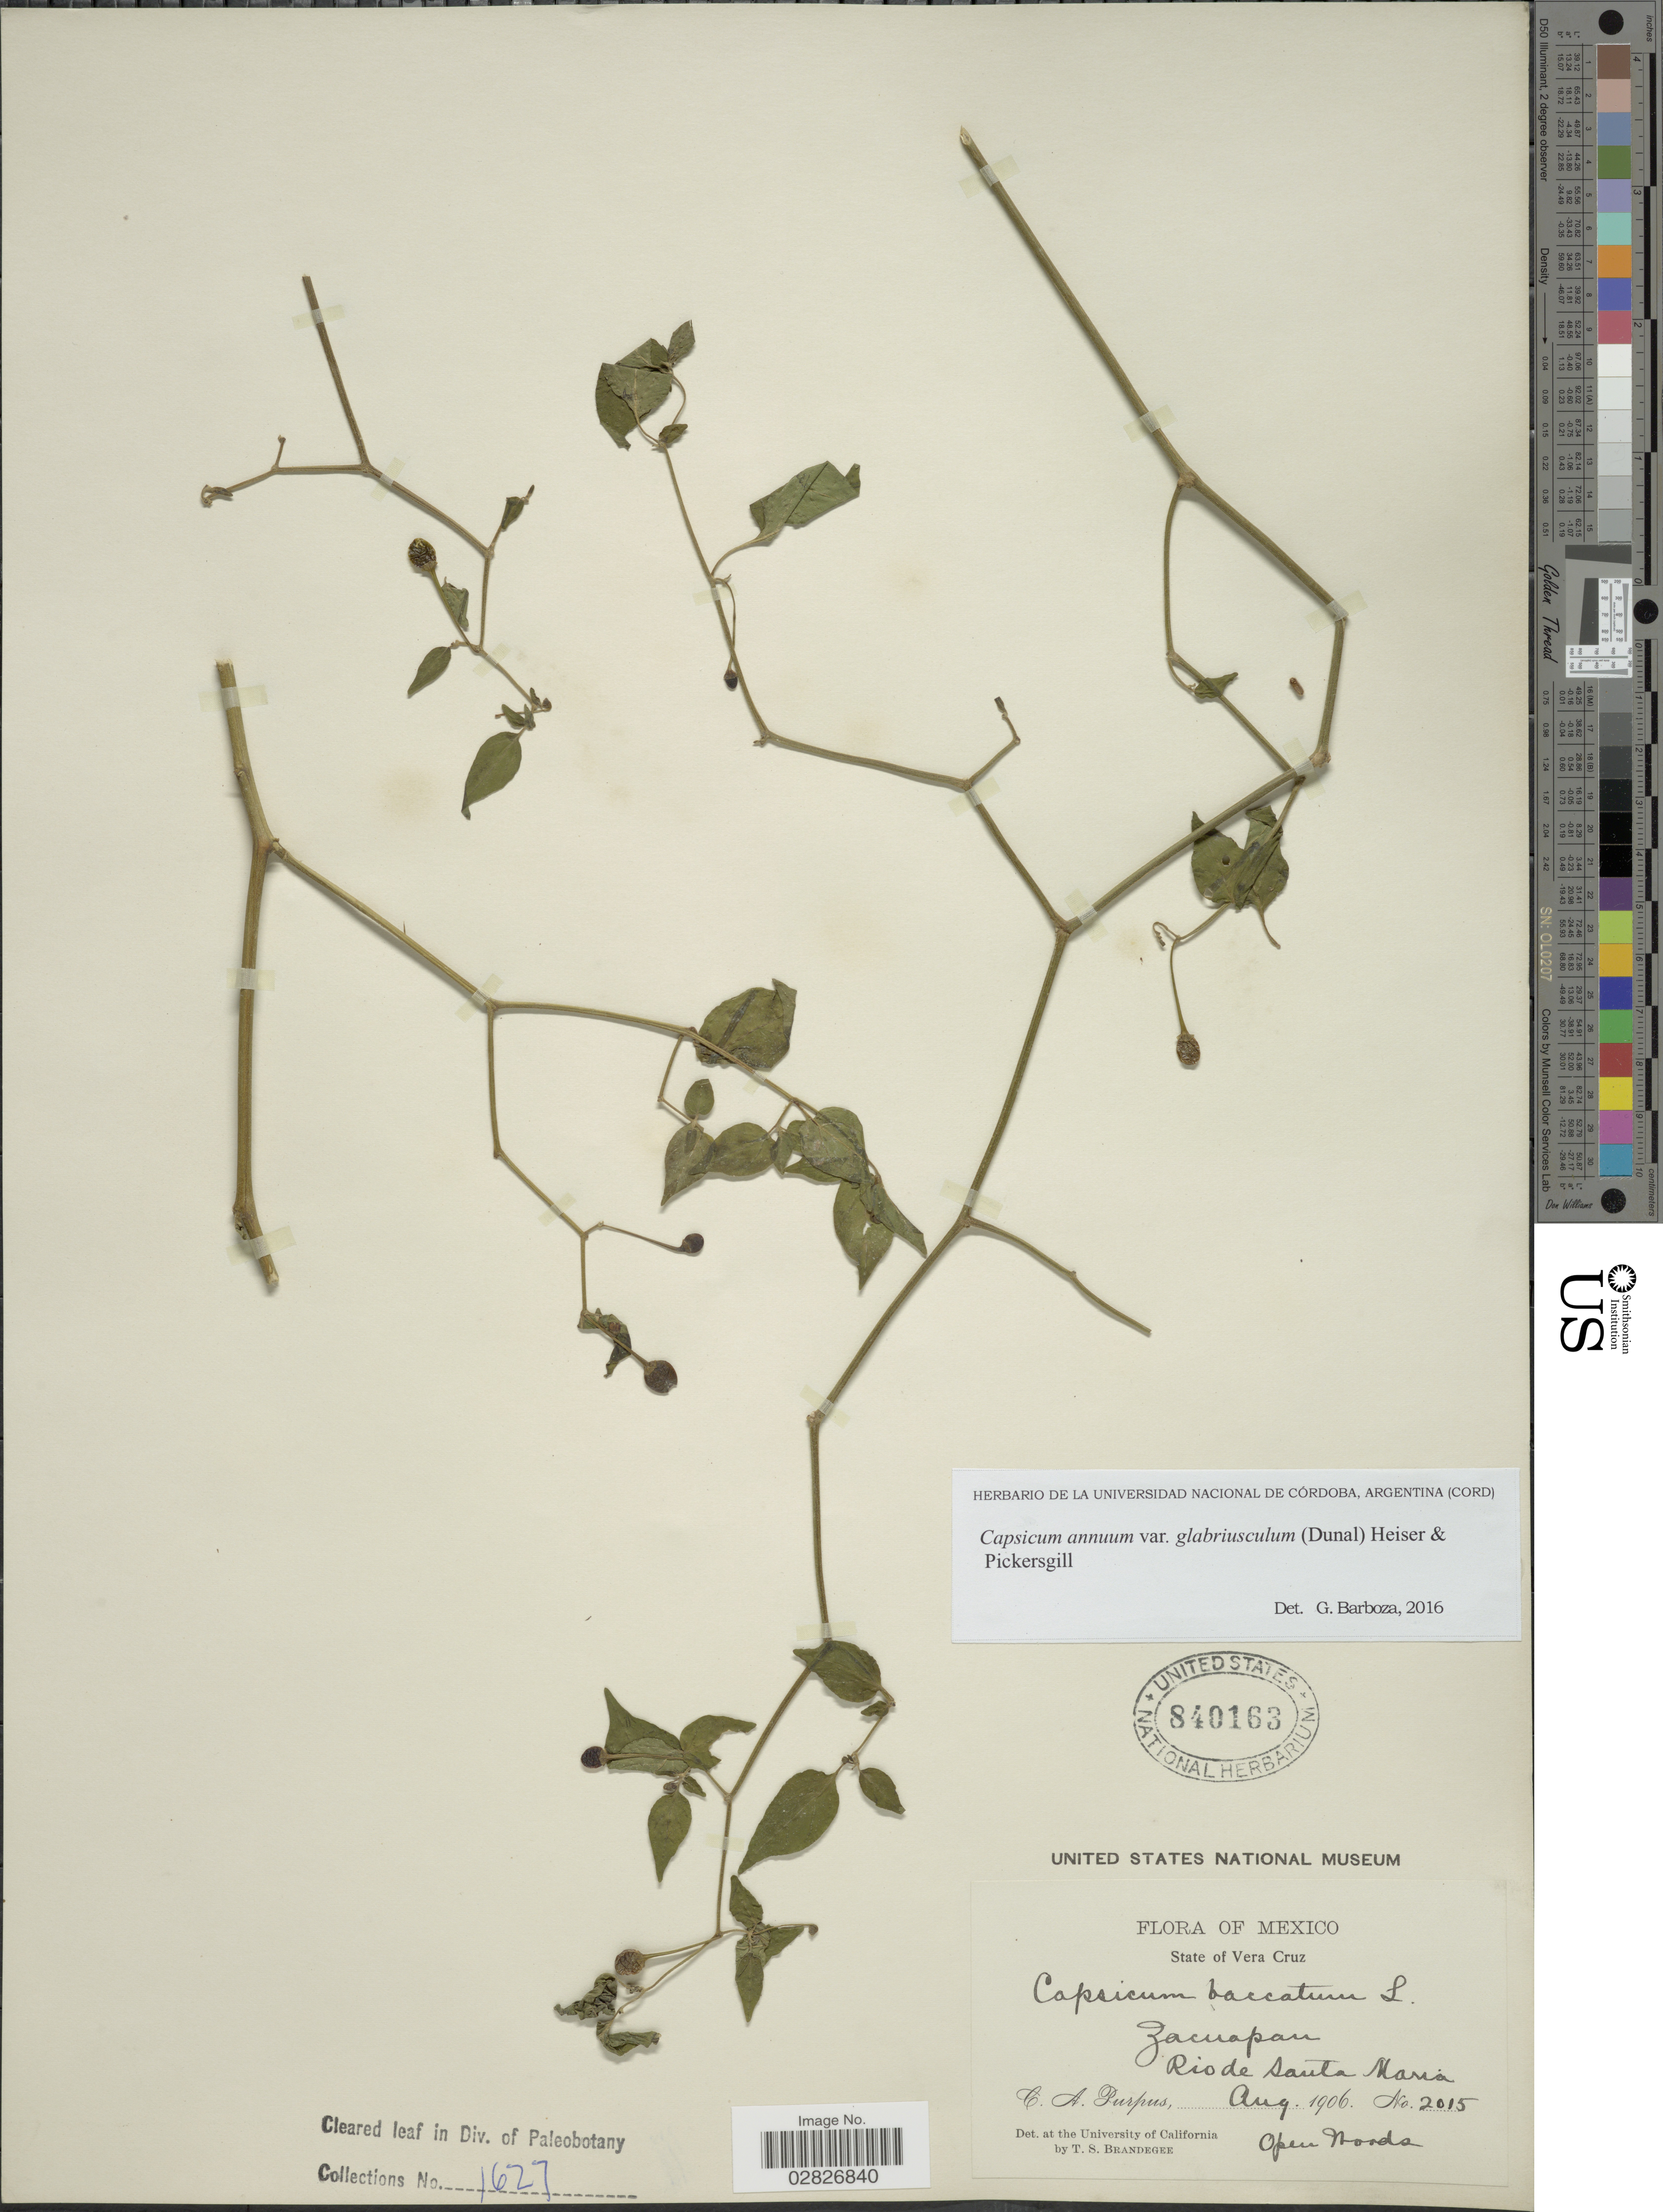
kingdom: Plantae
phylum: Tracheophyta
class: Magnoliopsida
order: Solanales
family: Solanaceae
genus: Capsicum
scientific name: Capsicum annuum var. glabriusculum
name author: (Dunal) Heiser & Pickersgill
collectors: C. A. Purpus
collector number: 2015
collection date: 1906-08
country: Mexico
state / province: Veracruz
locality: State of Vera Cruz, Zacuapan, Rio de Santa Maria.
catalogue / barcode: US 840163